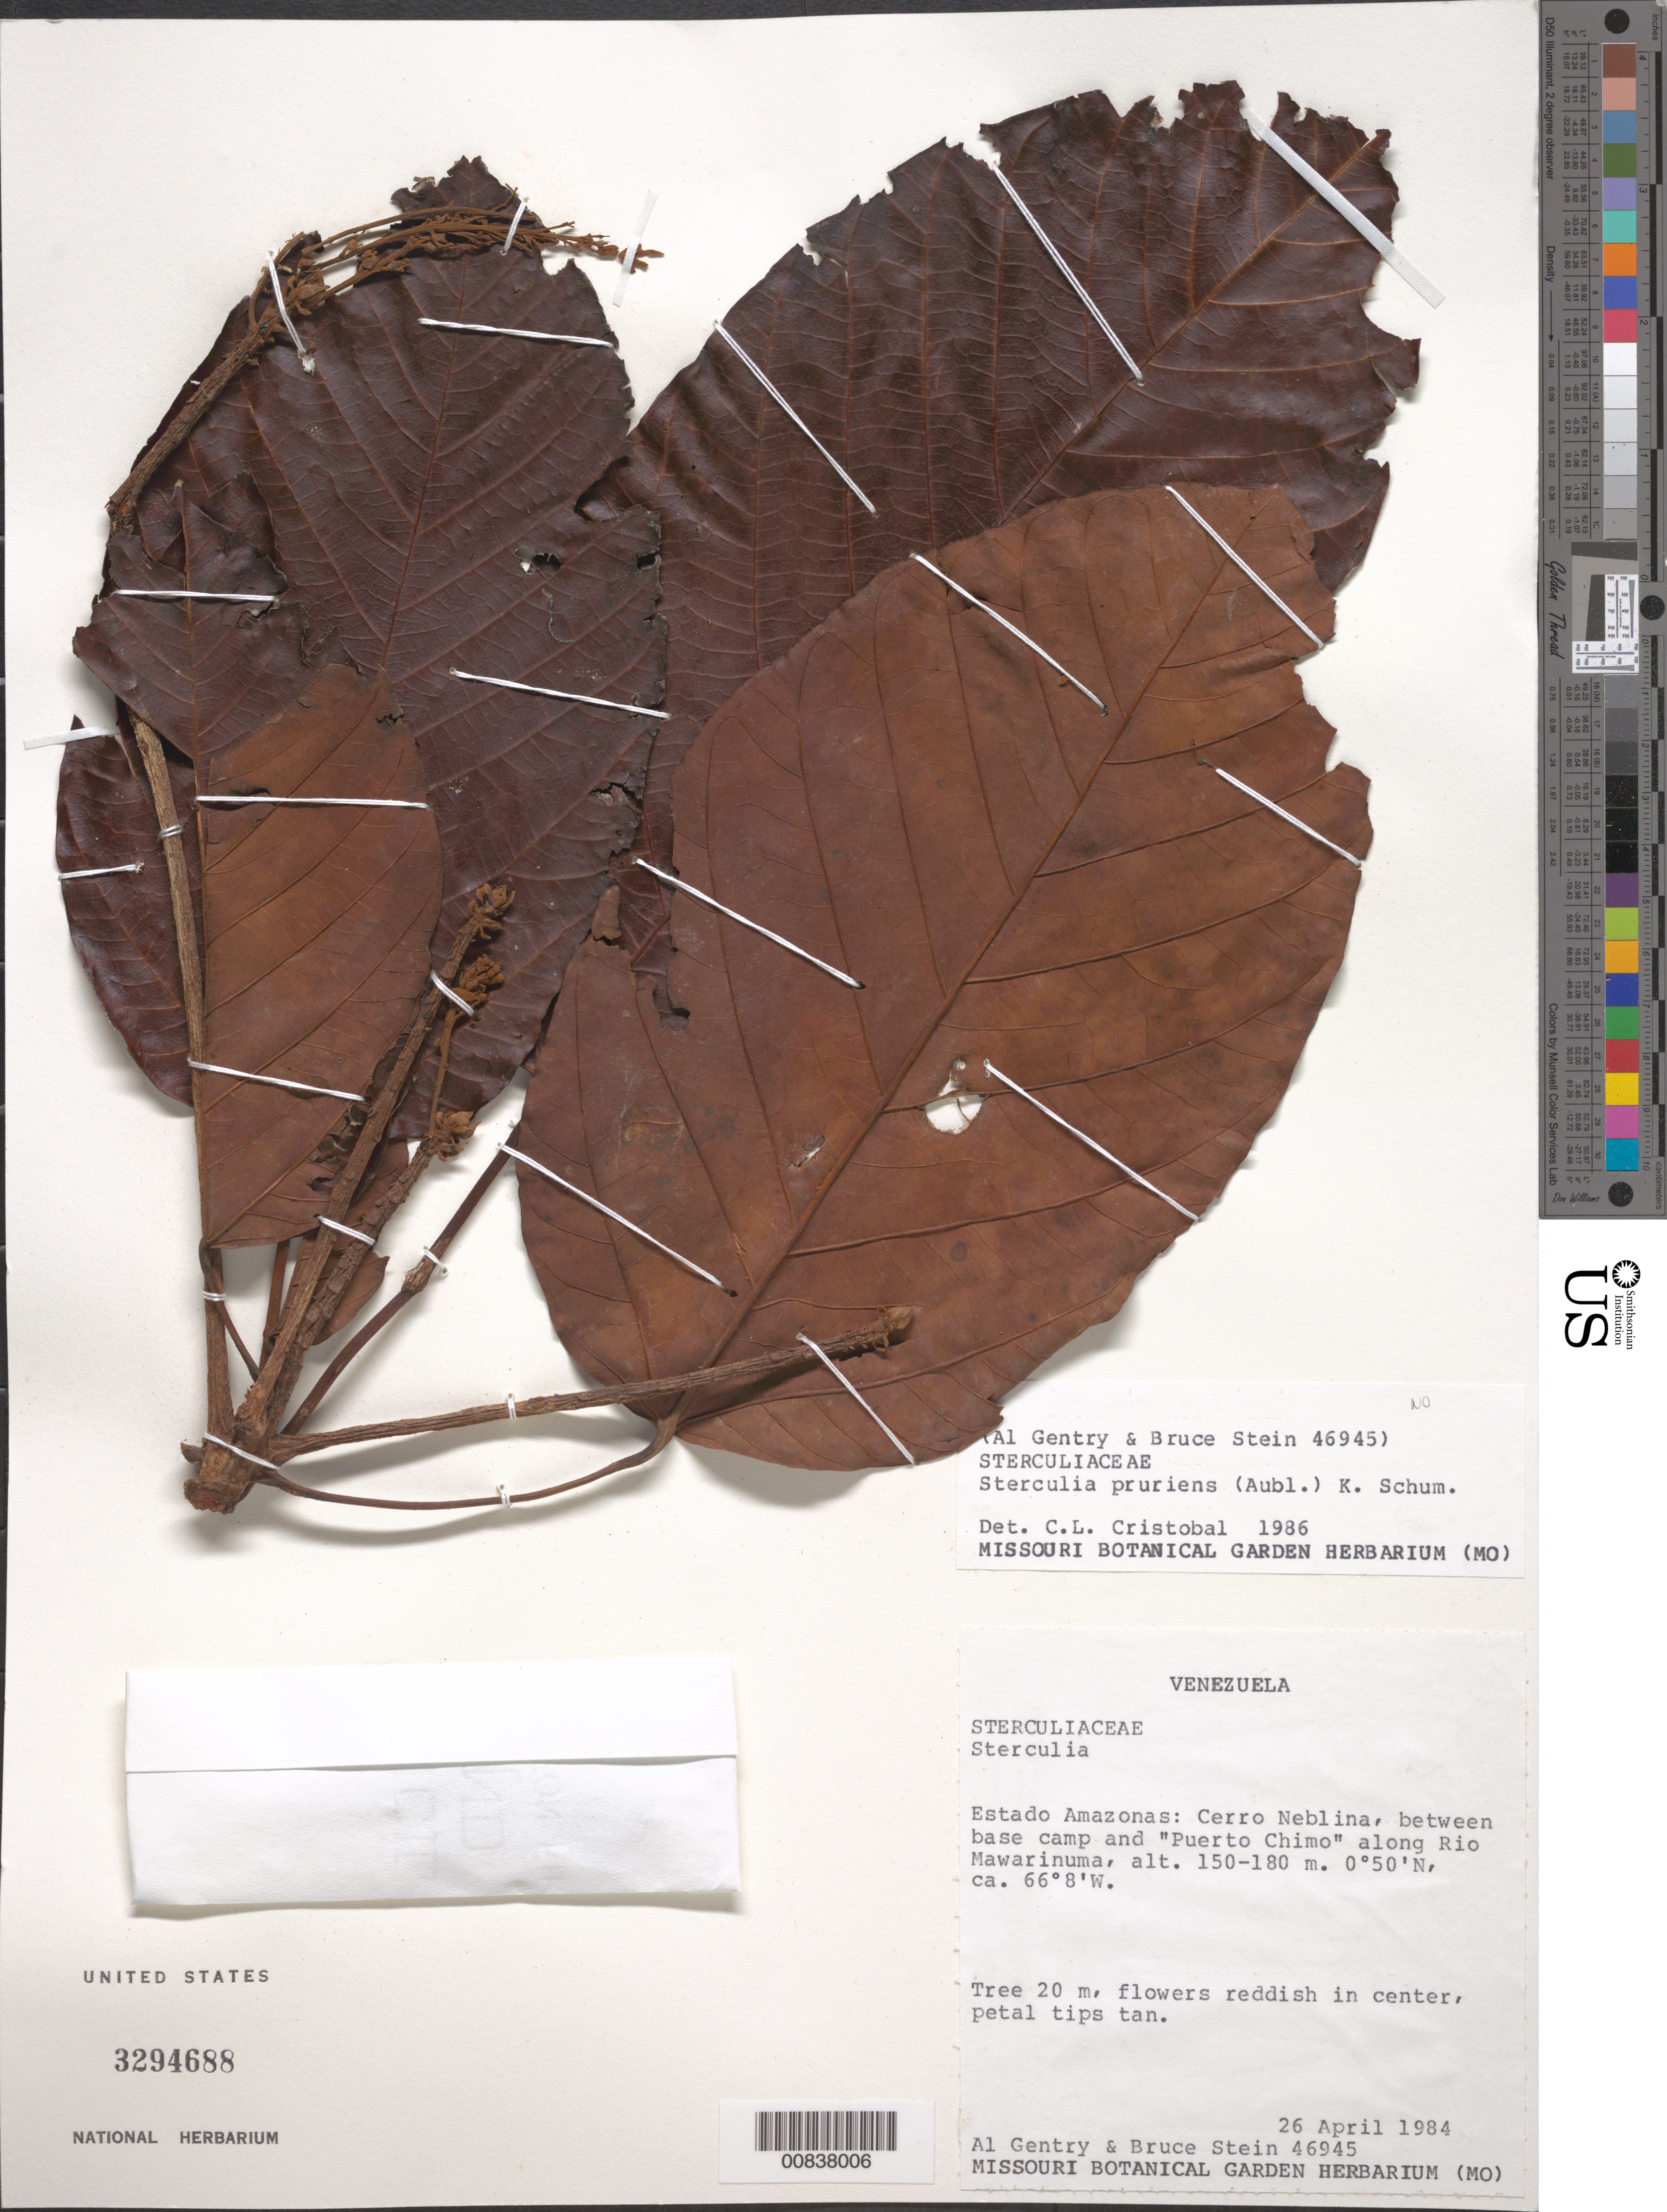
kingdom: Plantae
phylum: Tracheophyta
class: Magnoliopsida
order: Malvales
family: Malvaceae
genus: Sterculia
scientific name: Sterculia pruriens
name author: (Aubl.) K. Schum.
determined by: Cristóbal, C. L.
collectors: A. H. Gentry & B. Stein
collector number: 46945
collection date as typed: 26-Apr-84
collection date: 1984-04-26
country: Venezuela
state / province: Amazonas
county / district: Río Negro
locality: Cerro de La Neblina, Río Mawarinuma, between base camp and "Puerto Chimo"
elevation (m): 150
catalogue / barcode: US 3294688